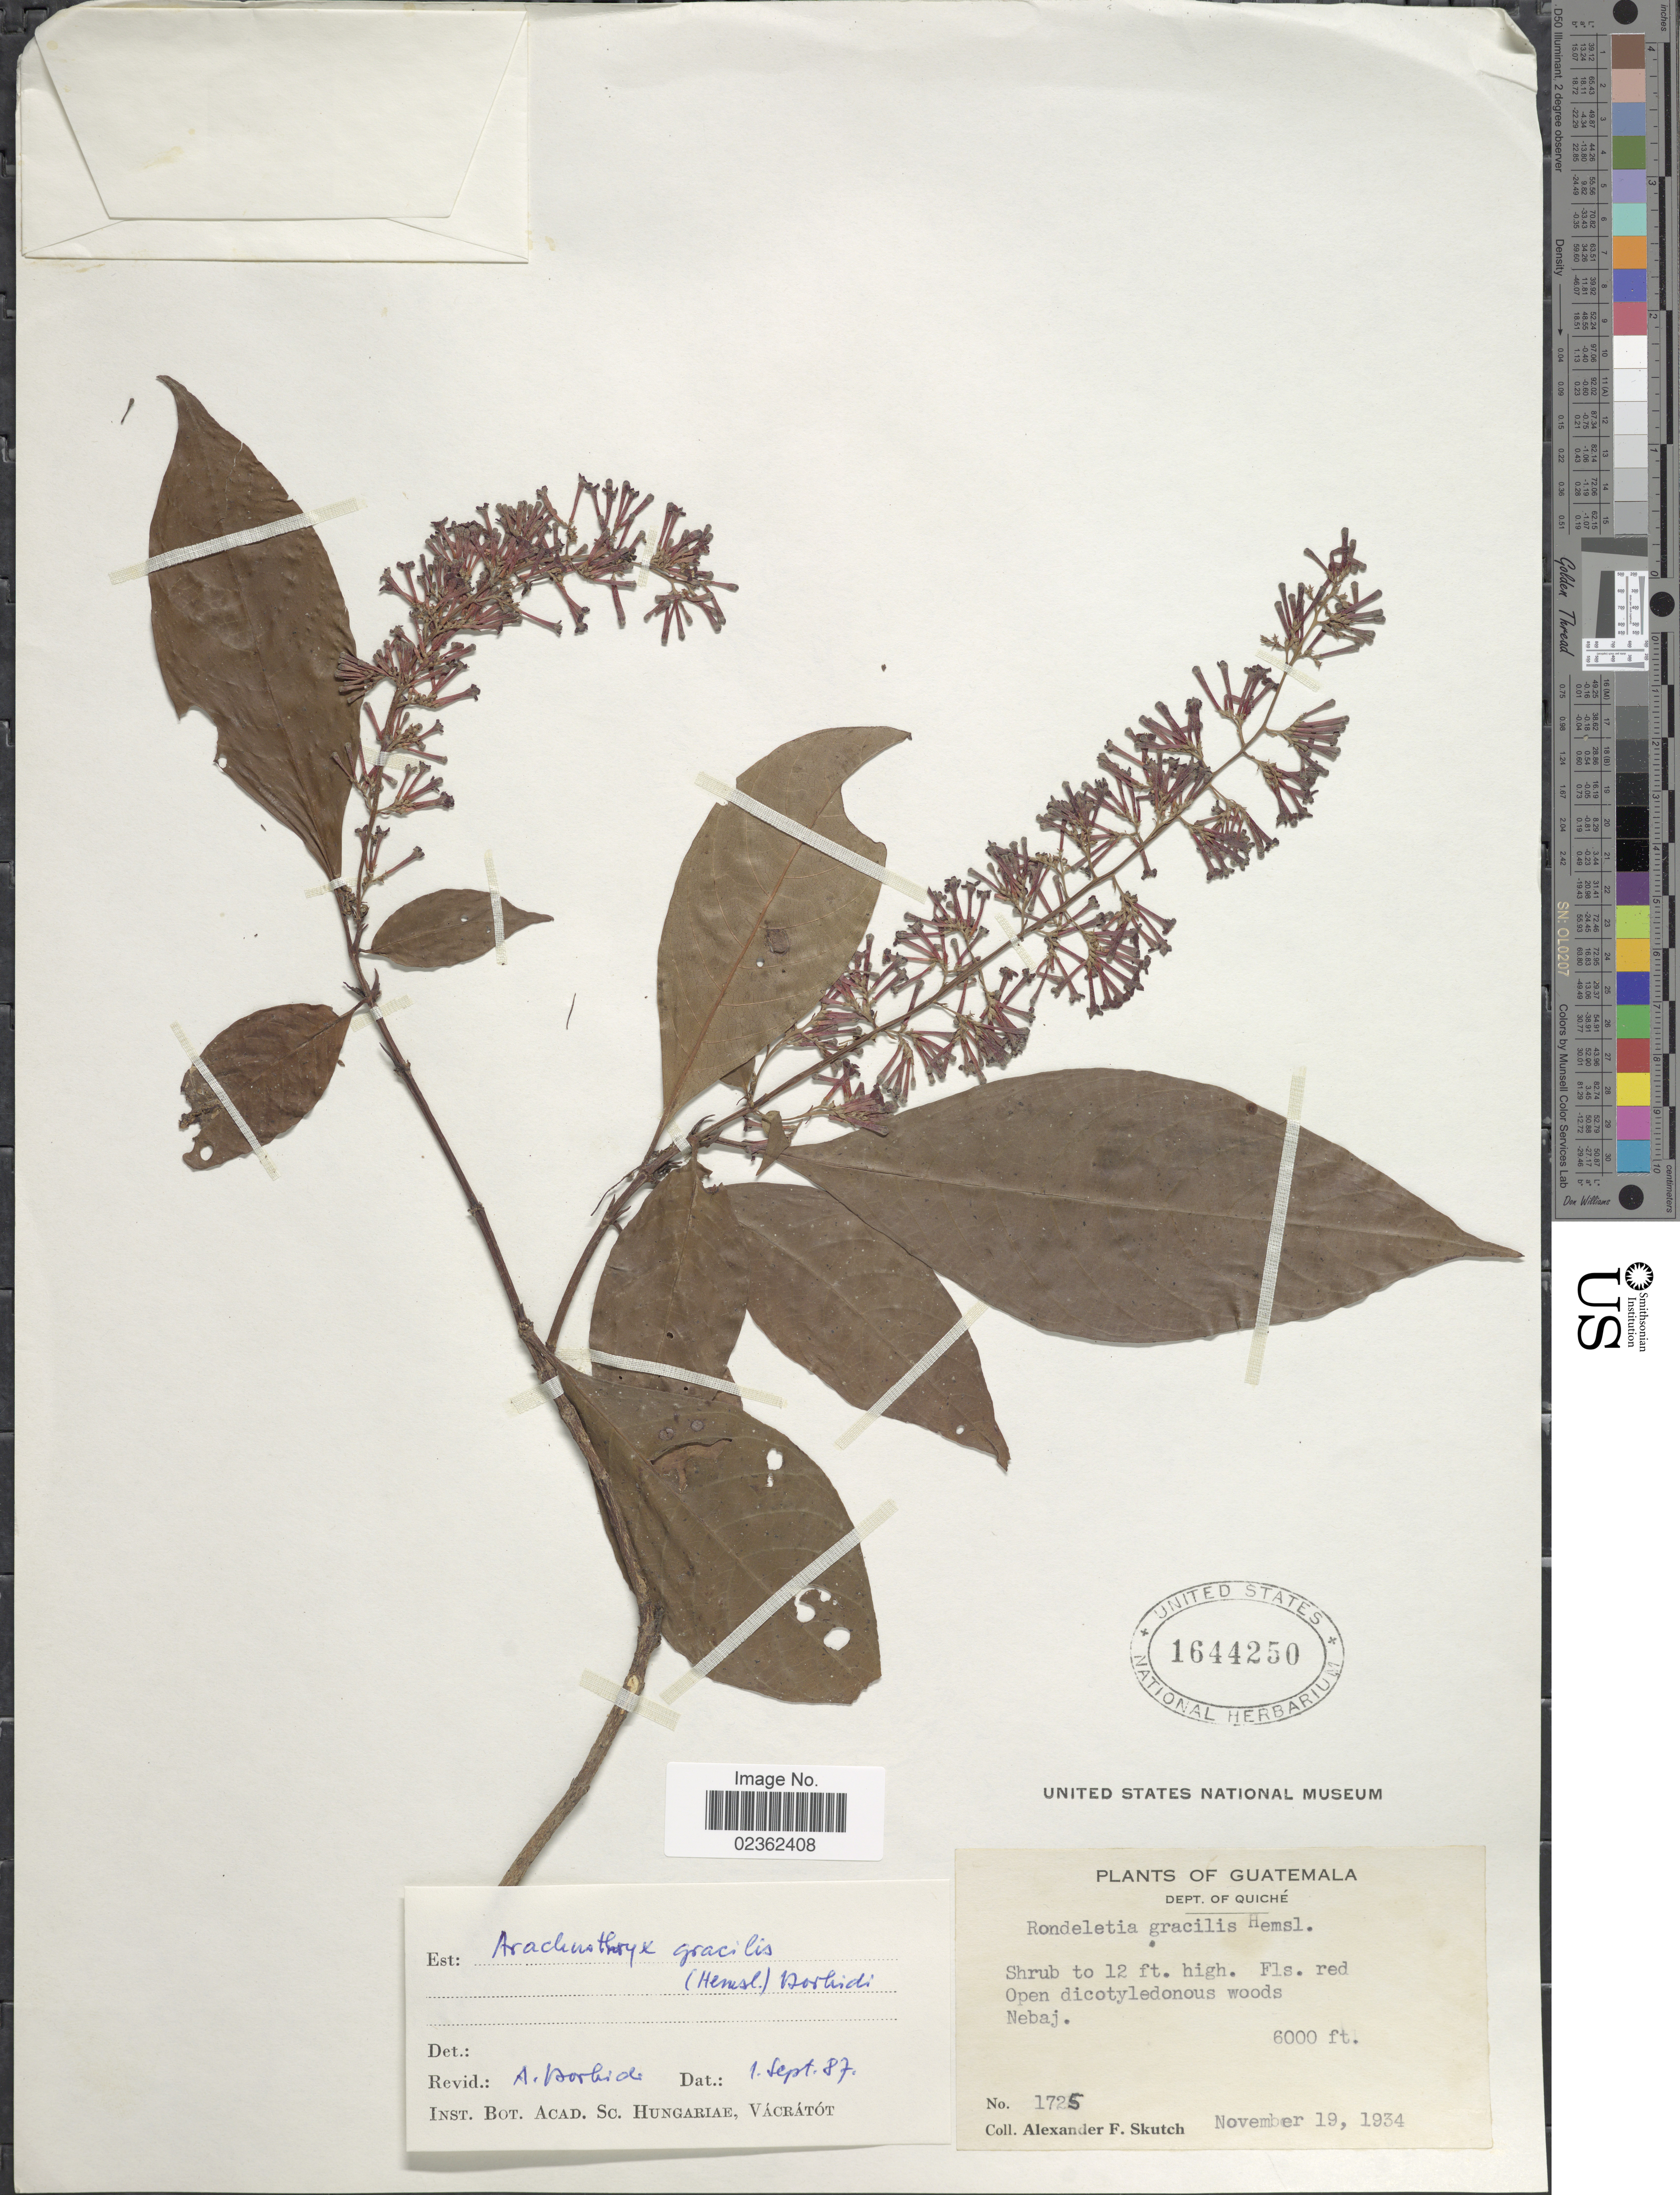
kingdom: Plantae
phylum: Tracheophyta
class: Magnoliopsida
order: Gentianales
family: Rubiaceae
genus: Arachnothryx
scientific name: Arachnothryx gracilis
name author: (Hemsl.) Borhidi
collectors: A. F. Skutch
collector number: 1725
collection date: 1934-11-19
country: Guatemala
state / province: El Quiché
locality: Nebaj.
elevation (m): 1829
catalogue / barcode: US 1644250